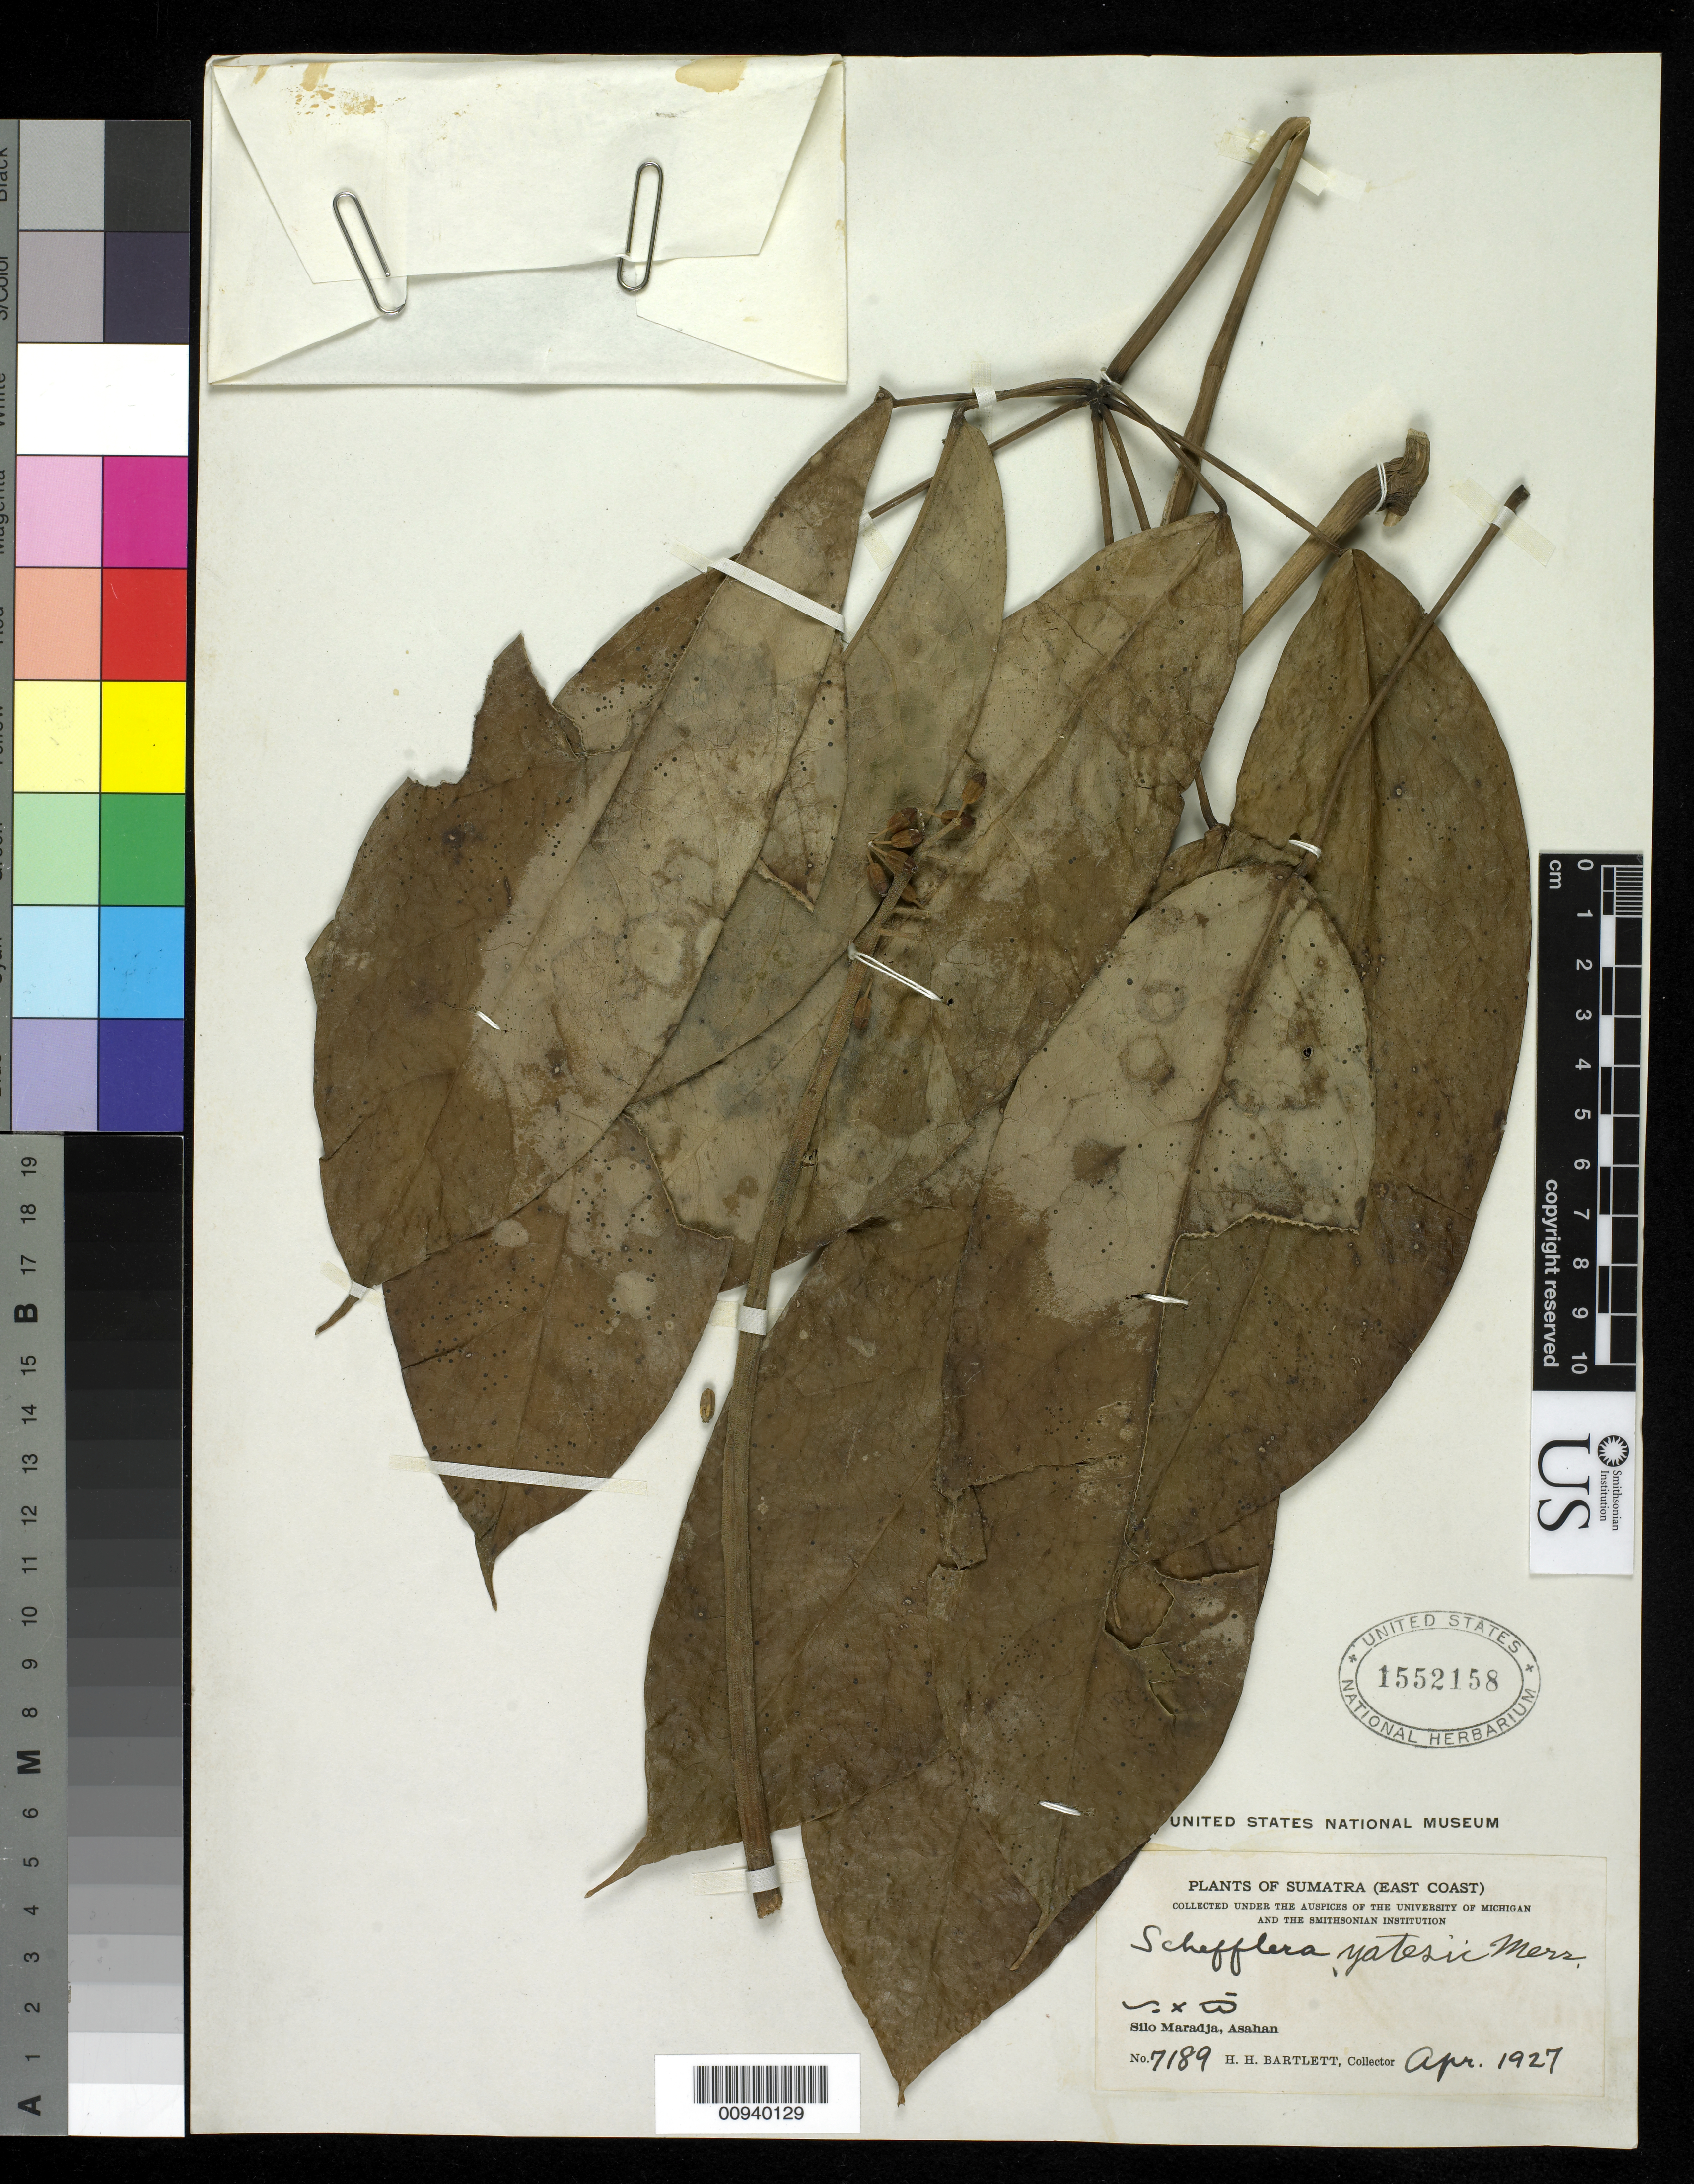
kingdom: Plantae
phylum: Tracheophyta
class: Magnoliopsida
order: Apiales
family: Araliaceae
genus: Heptapleurum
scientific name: Heptapleurum yatesii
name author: (Merr.) G. M. Plunkett & Lowry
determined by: Wagner, W. L., (BOT), Smithsonian Institution - National Museum of Natural History (UNITED STATES)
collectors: H. H. Bartlett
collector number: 7189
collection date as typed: Apr 1927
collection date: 1927-04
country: Indonesia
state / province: Sumatra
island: Sumatra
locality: East coast. Silo Maradja, Asahan.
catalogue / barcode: US 1552158